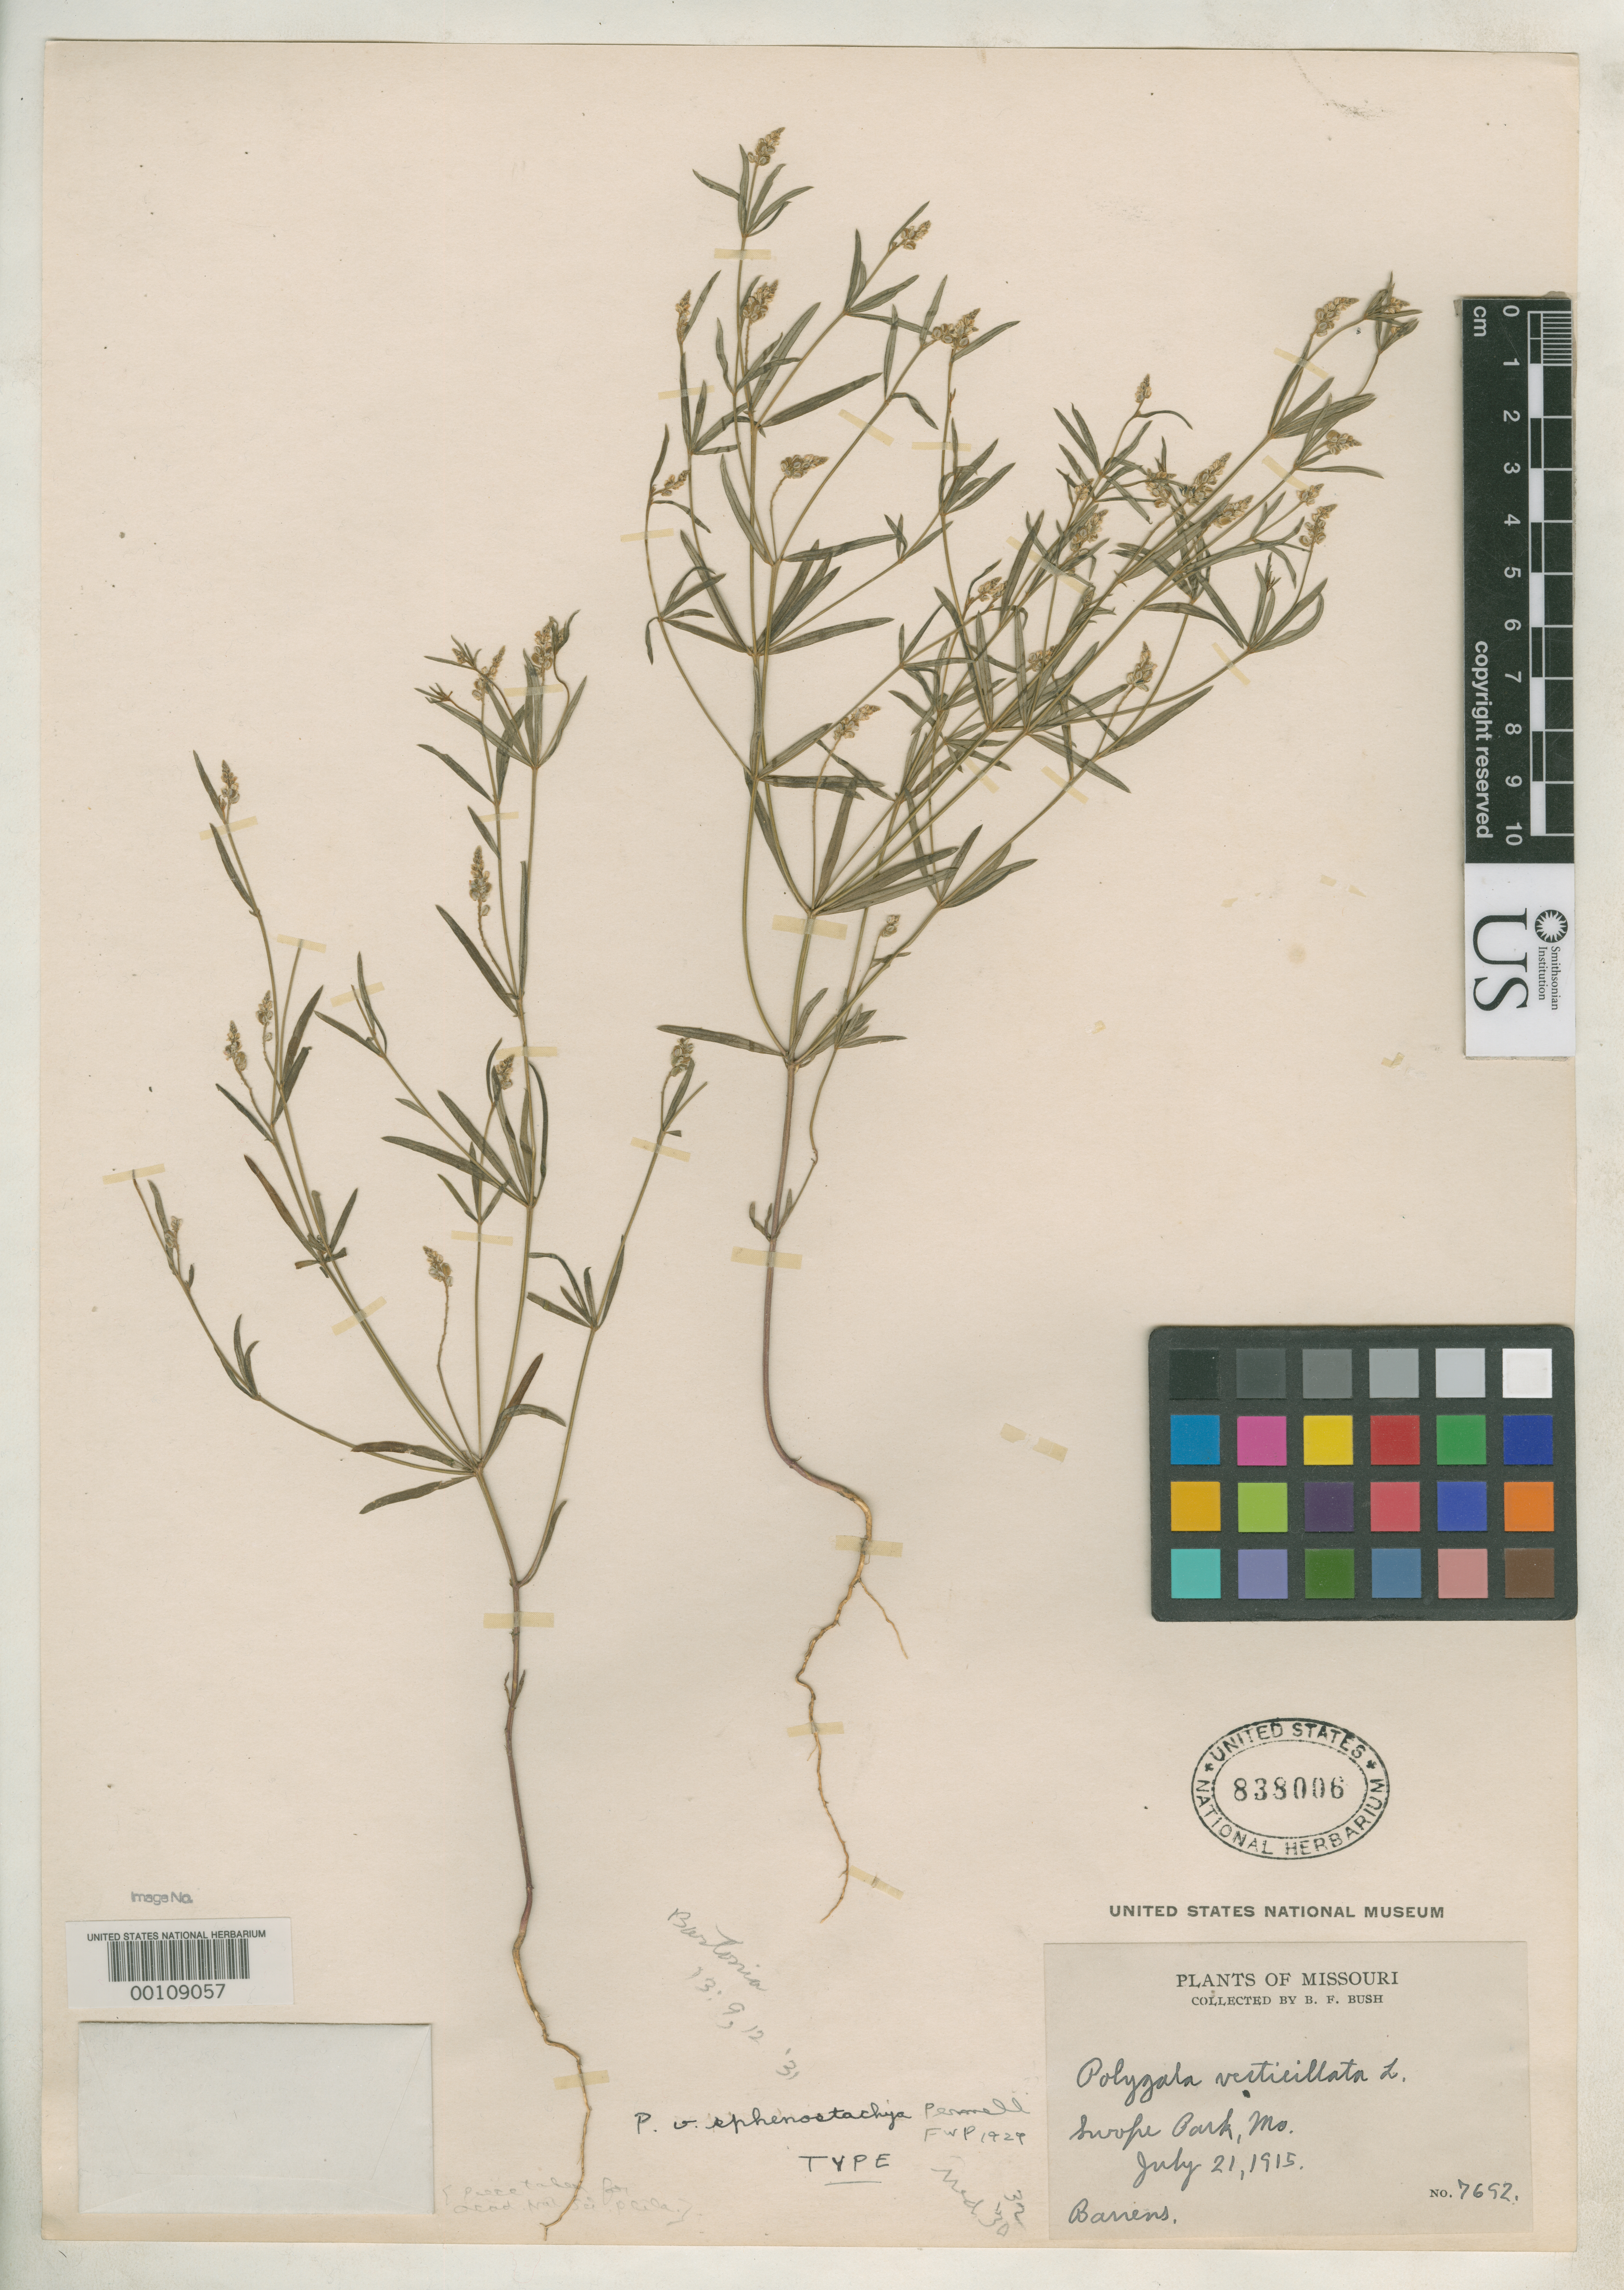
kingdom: Plantae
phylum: Tracheophyta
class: Magnoliopsida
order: Fabales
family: Polygalaceae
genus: Polygala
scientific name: Polygala verticillata var. sphenostachya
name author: Pennell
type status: Holotype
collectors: B. F. Bush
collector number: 7692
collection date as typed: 21 Jul 1915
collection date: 1915-07-21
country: United States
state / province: Missouri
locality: Swope Park.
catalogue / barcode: US 838006